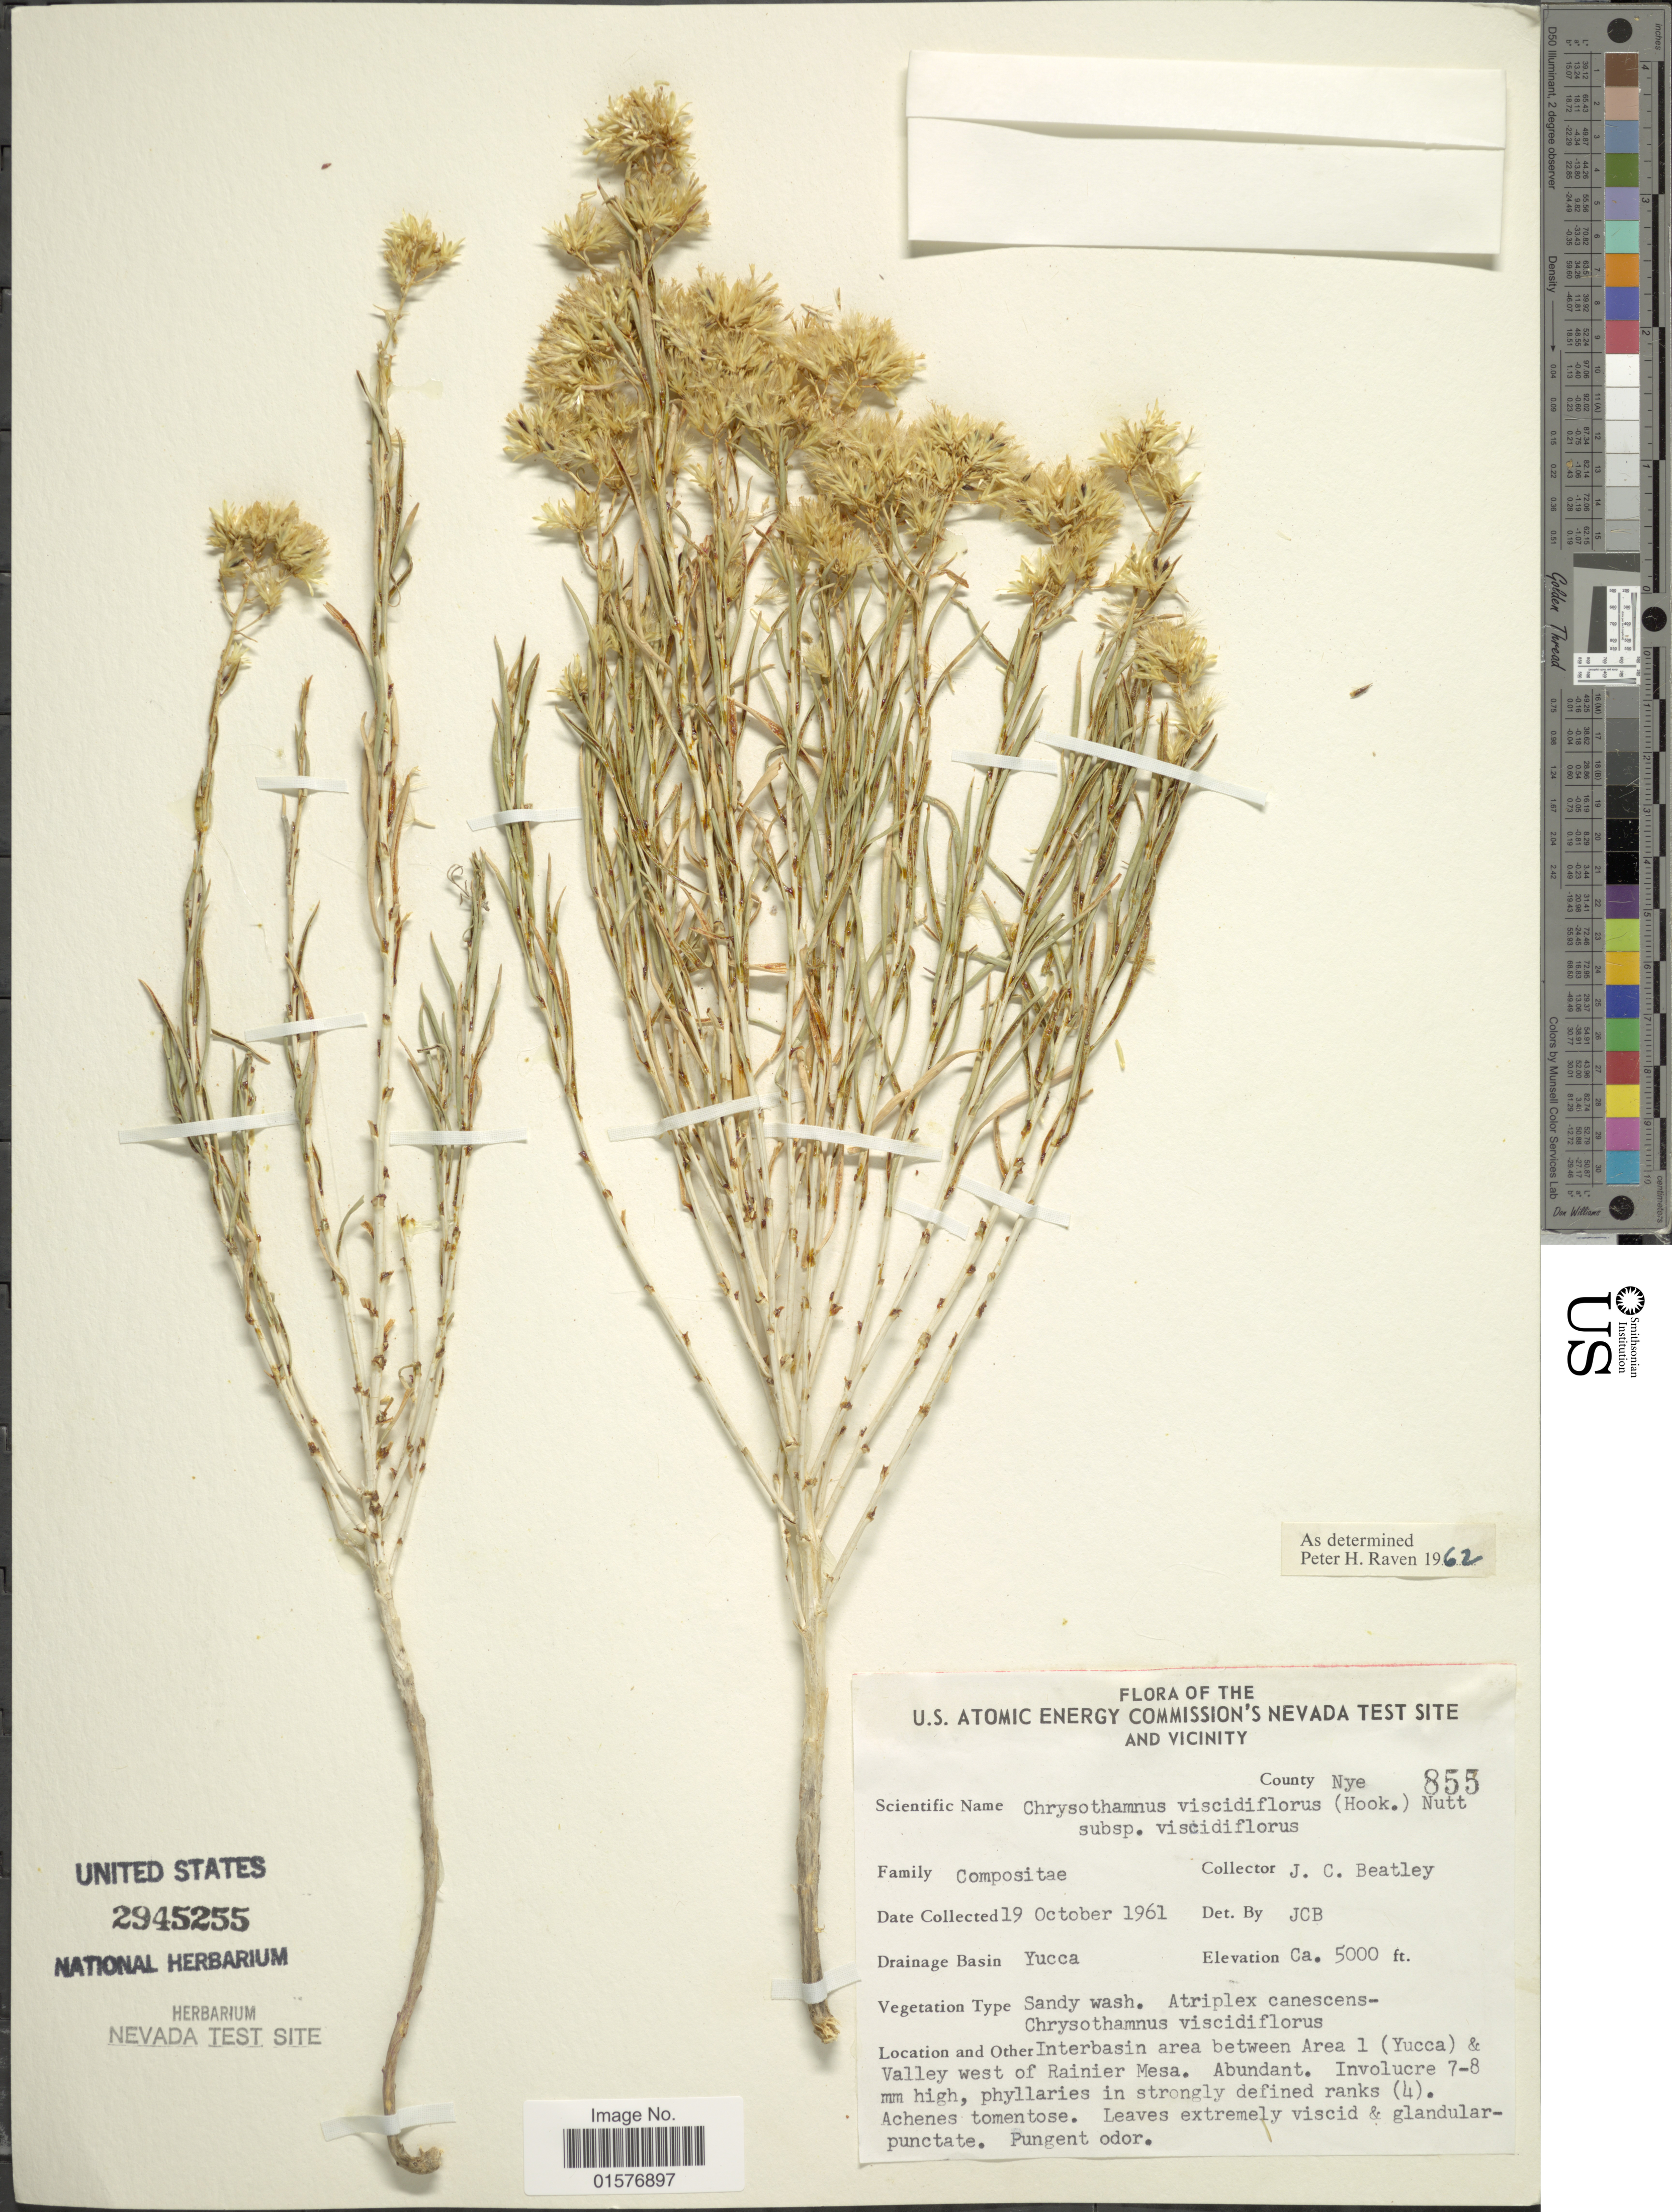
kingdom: Plantae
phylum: Tracheophyta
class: Magnoliopsida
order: Asterales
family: Asteraceae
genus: Chrysothamnus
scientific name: Chrysothamnus viscidiflorus subsp. viscidiflorus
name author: (Hook.) Nutt.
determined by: Urbatsch, Lowell E., Curator (LSU), Louisiana State University (UNITED STATES)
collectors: J. C. Beatley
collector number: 855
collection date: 1961-10-19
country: United States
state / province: Nevada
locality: U.S. Atomic Energy Commission's Nevada Test Site And Vicinity, County Nye, Drainage Basin Yucca, Interbasin area between Area 1 (Yucca) & Valley west of Rainier Mesa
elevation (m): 1524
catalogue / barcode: US 2945255